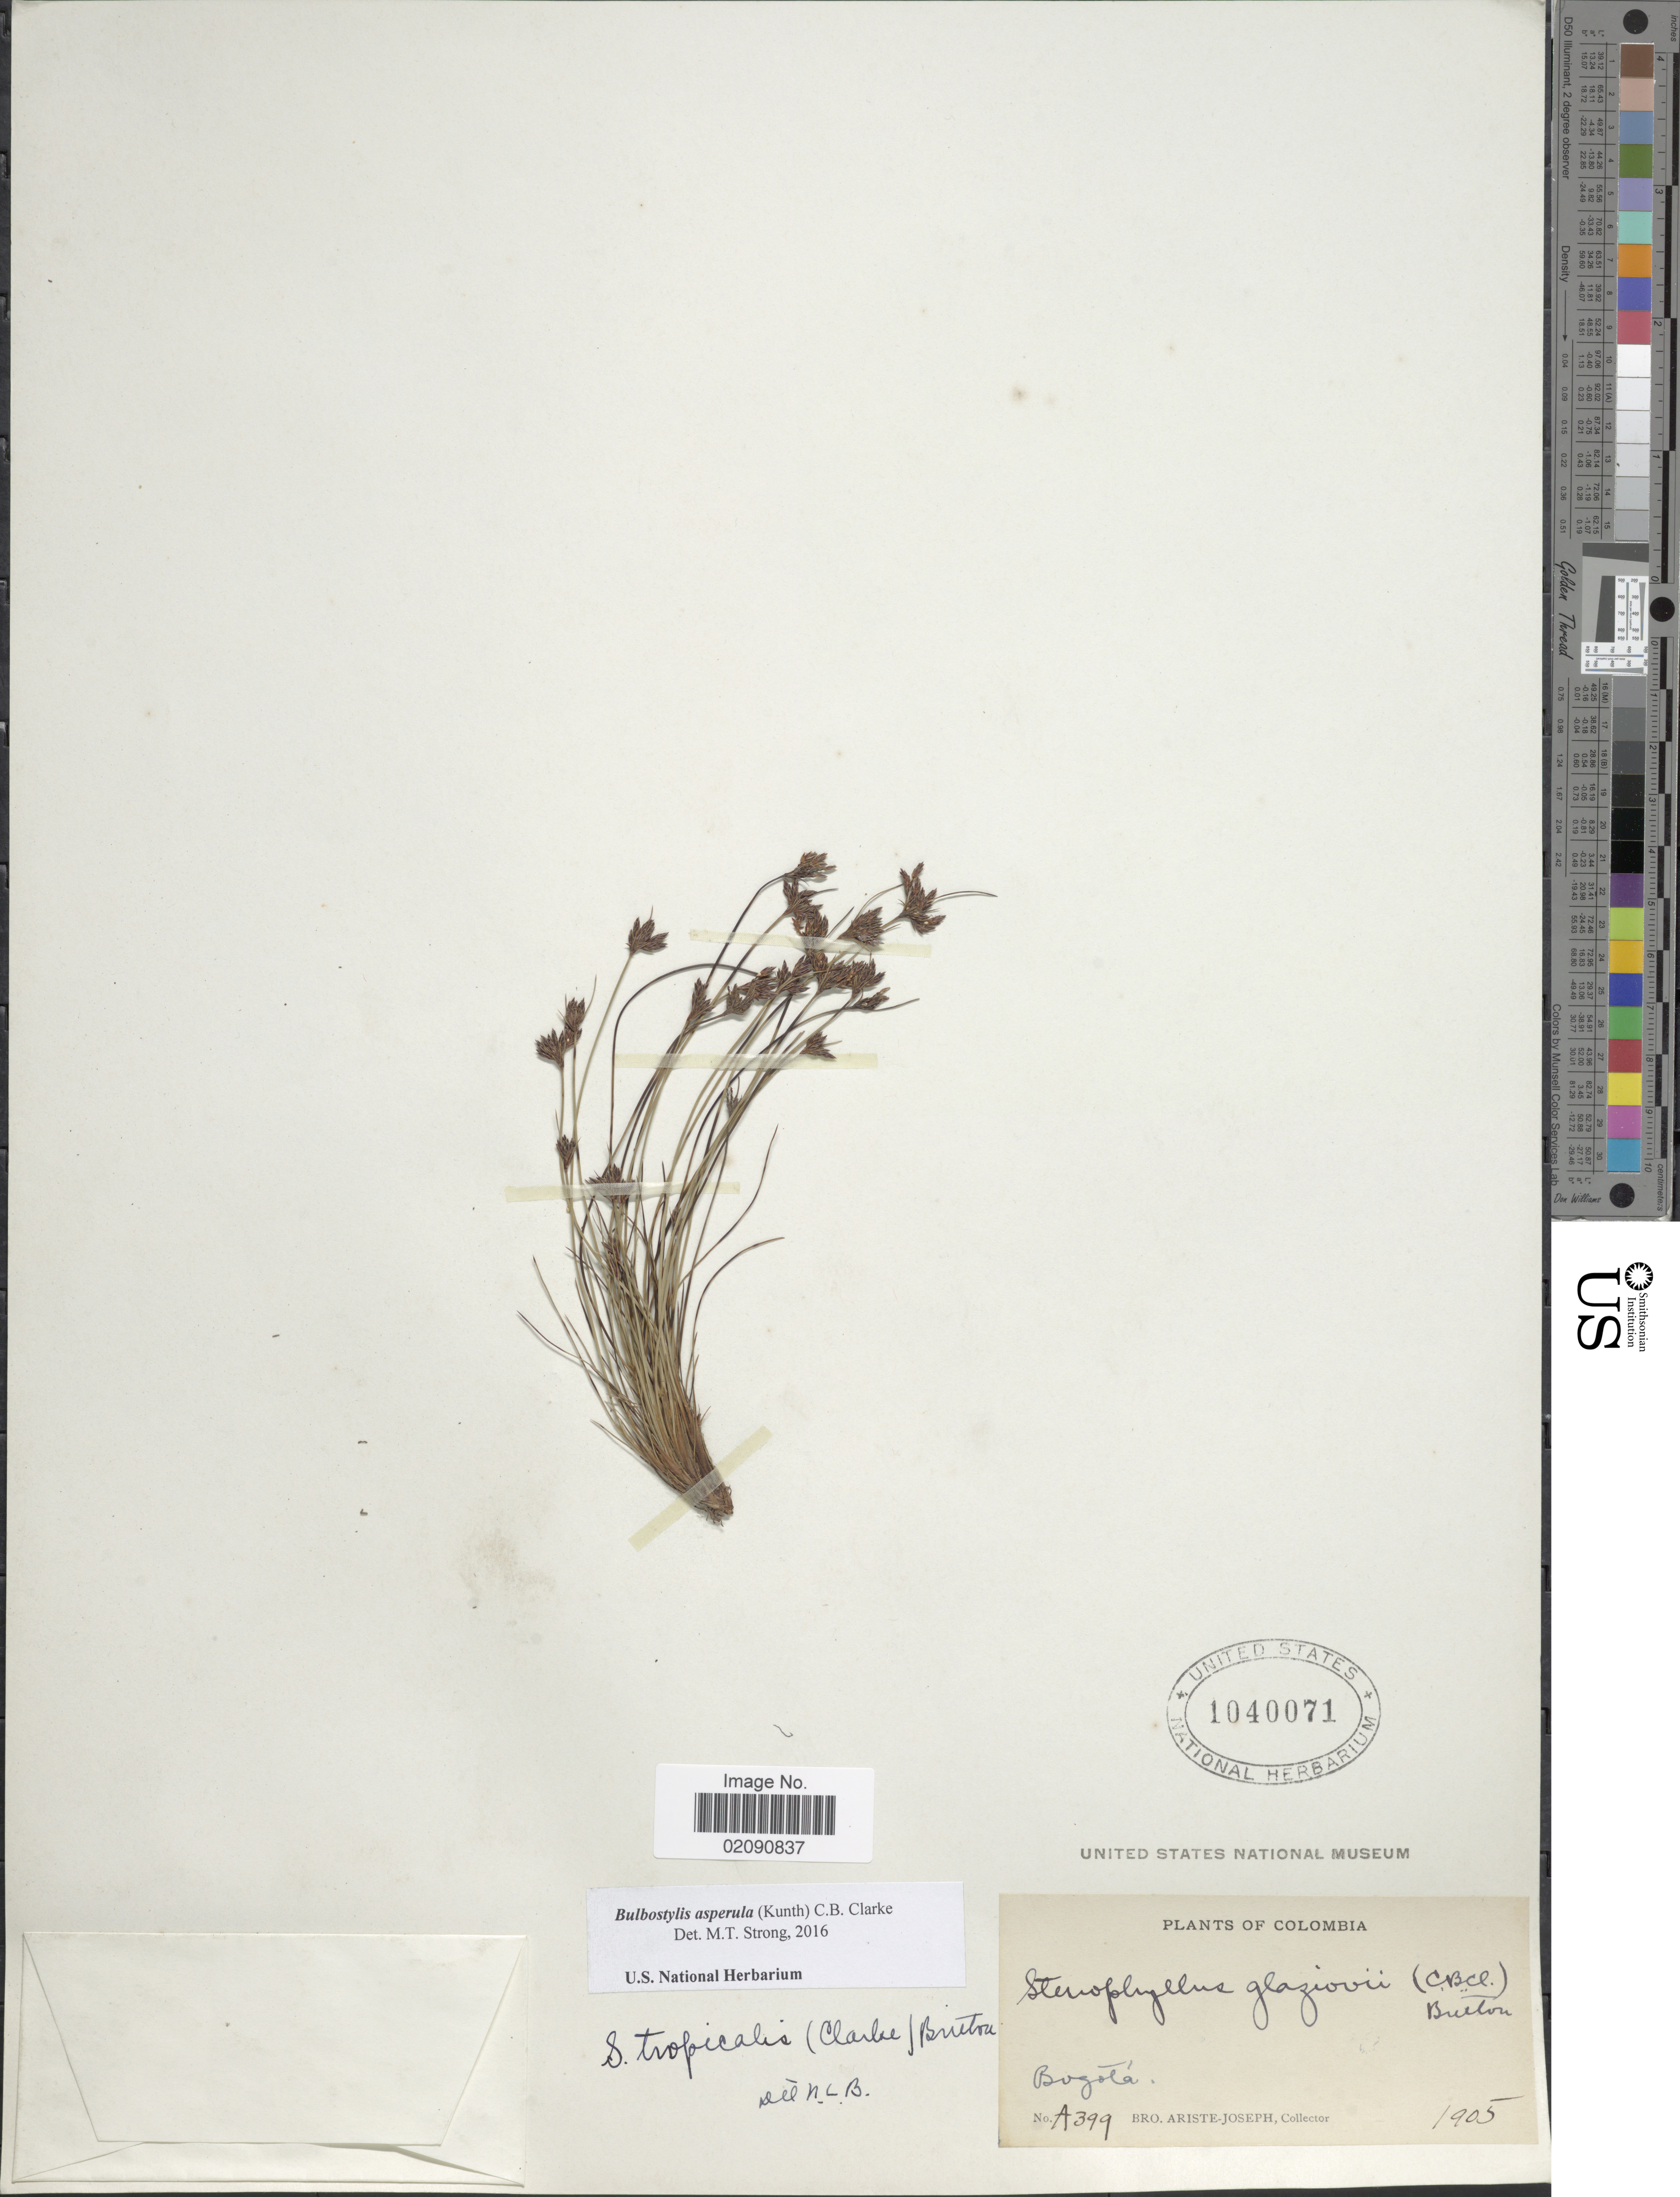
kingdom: Plantae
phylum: Tracheophyta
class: Liliopsida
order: Poales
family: Cyperaceae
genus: Bulbostylis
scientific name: Bulbostylis asperula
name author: (Kunth) C.B. Clarke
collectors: Bro. Ariste-Joseph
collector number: A399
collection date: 1905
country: Colombia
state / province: Bogota D.C.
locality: Bogota.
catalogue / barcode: US 1040071